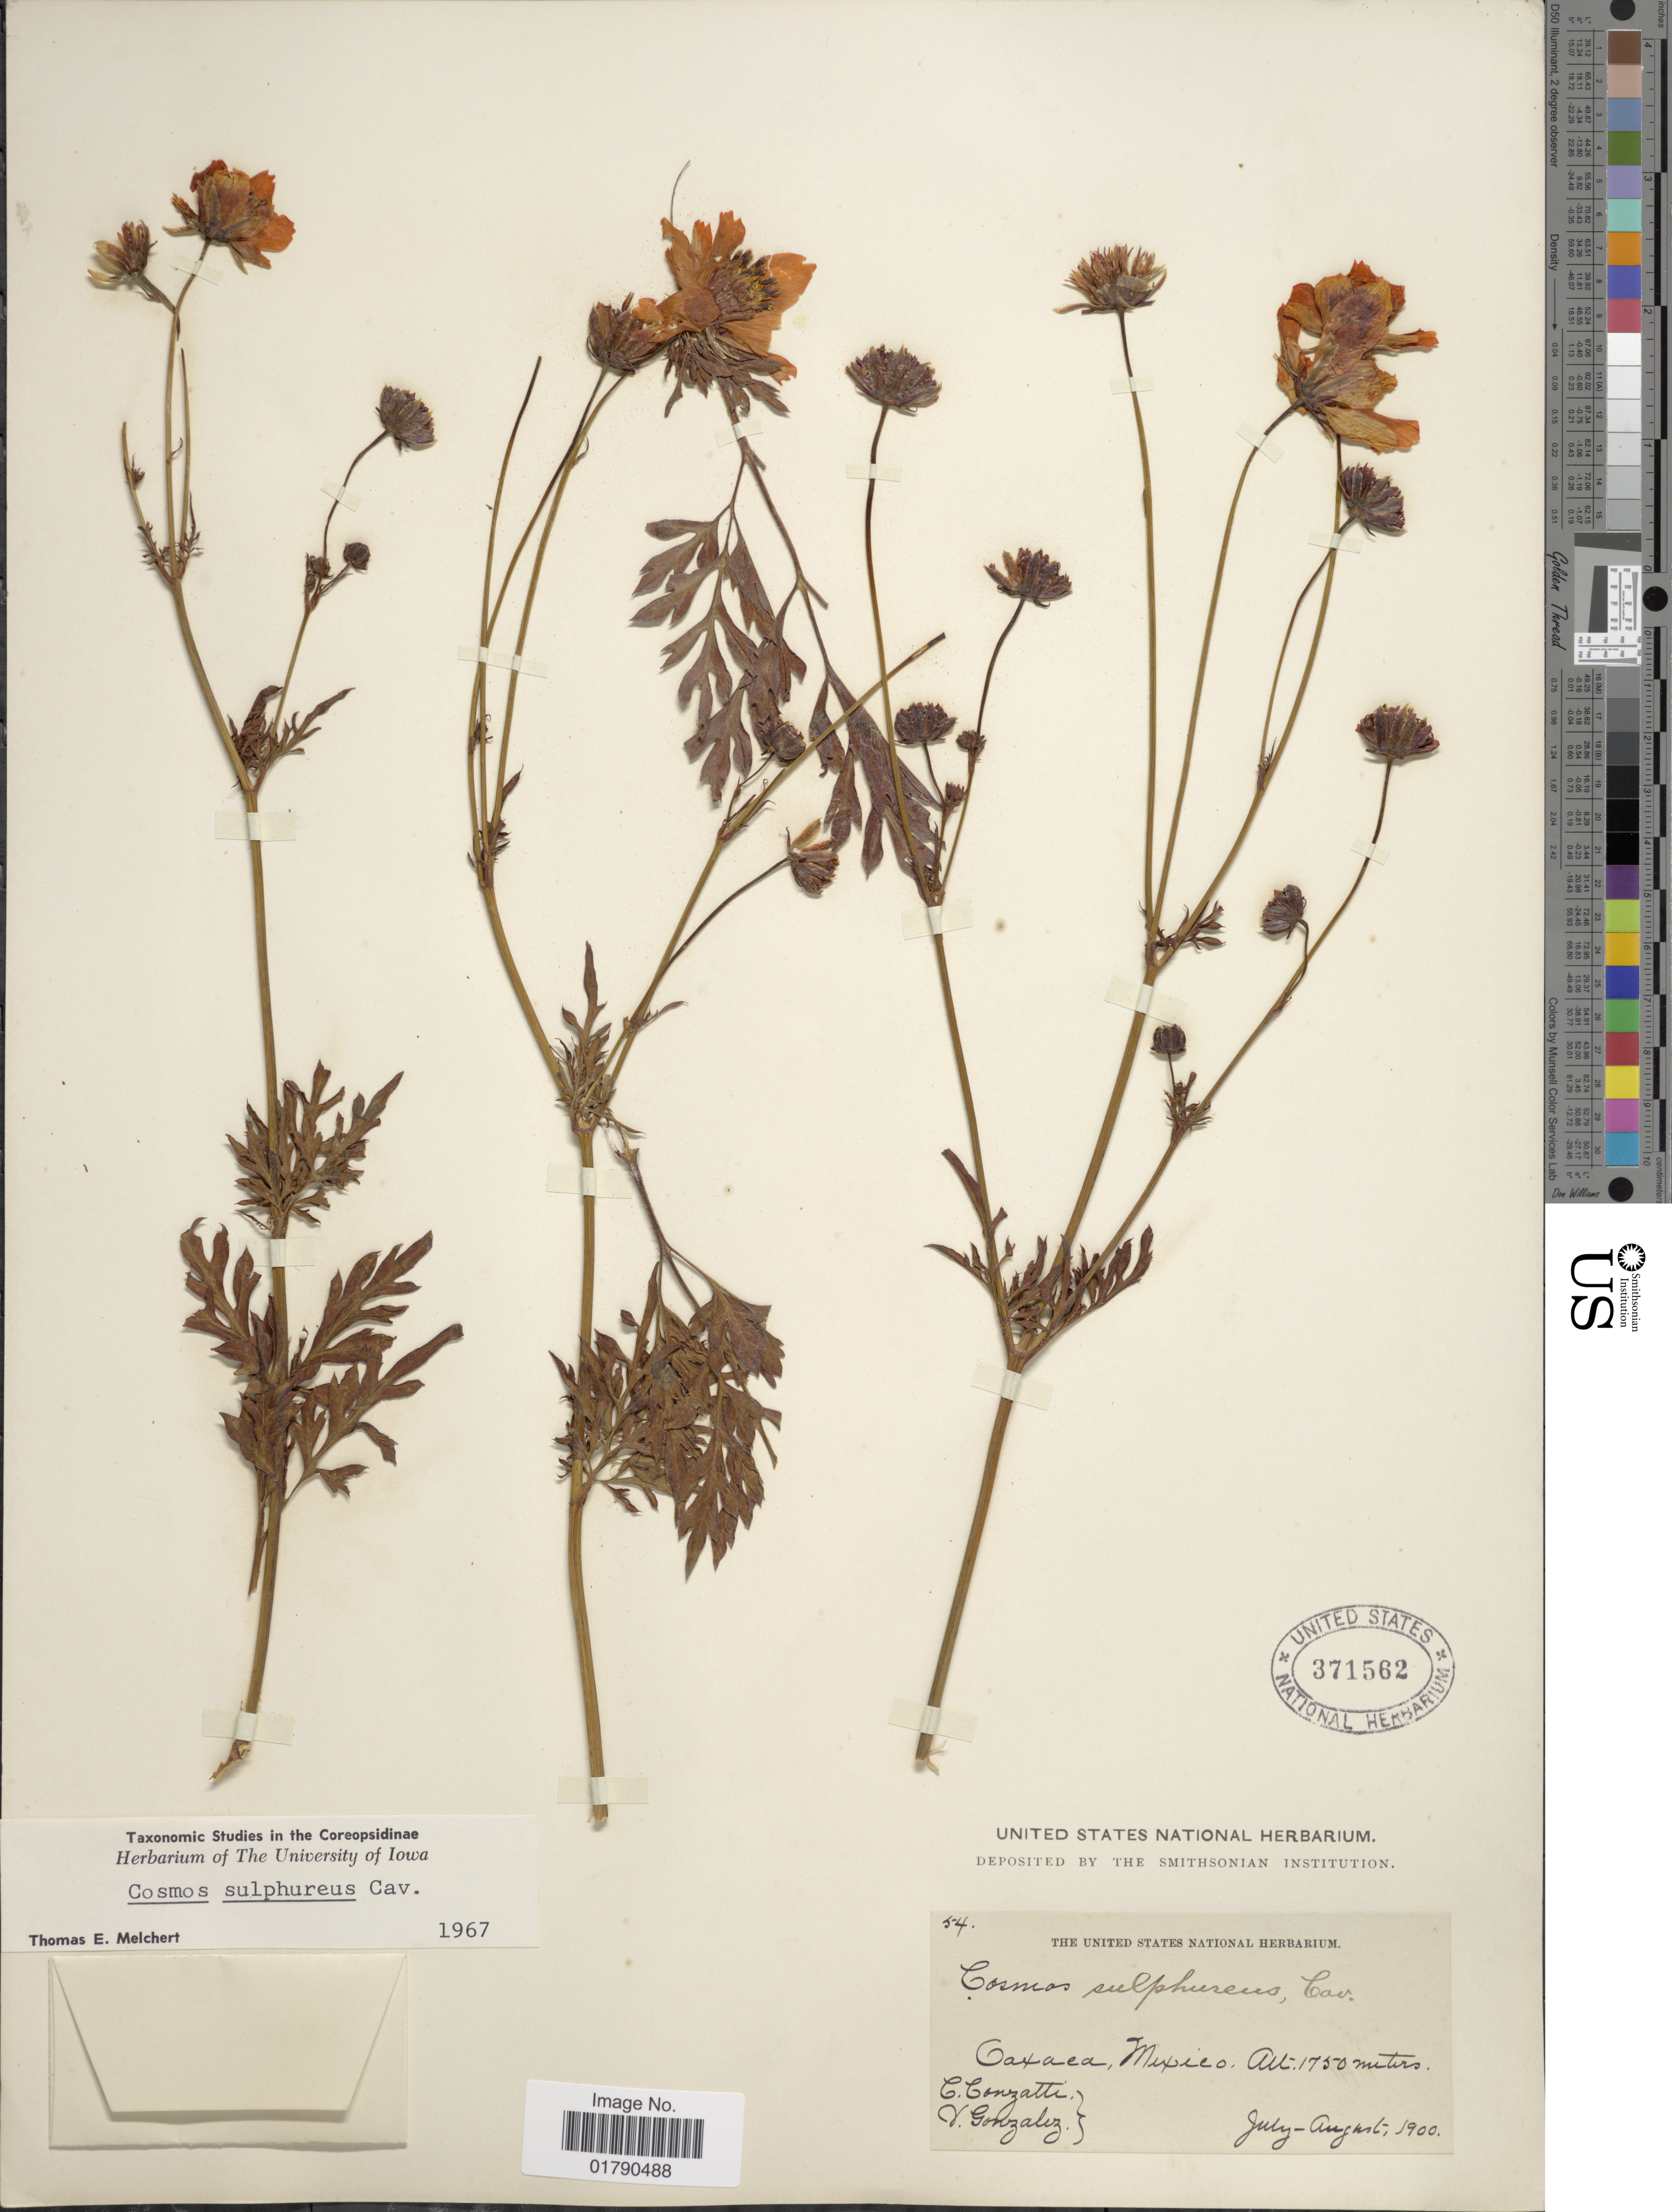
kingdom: Plantae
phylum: Tracheophyta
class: Magnoliopsida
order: Asterales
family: Asteraceae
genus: Cosmos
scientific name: Cosmos sulphureus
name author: Cav.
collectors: C. Conzatti & V. Gonzalez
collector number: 54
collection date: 1900-07/1900-08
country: Mexico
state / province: Oaxaca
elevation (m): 1750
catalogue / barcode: US 371562